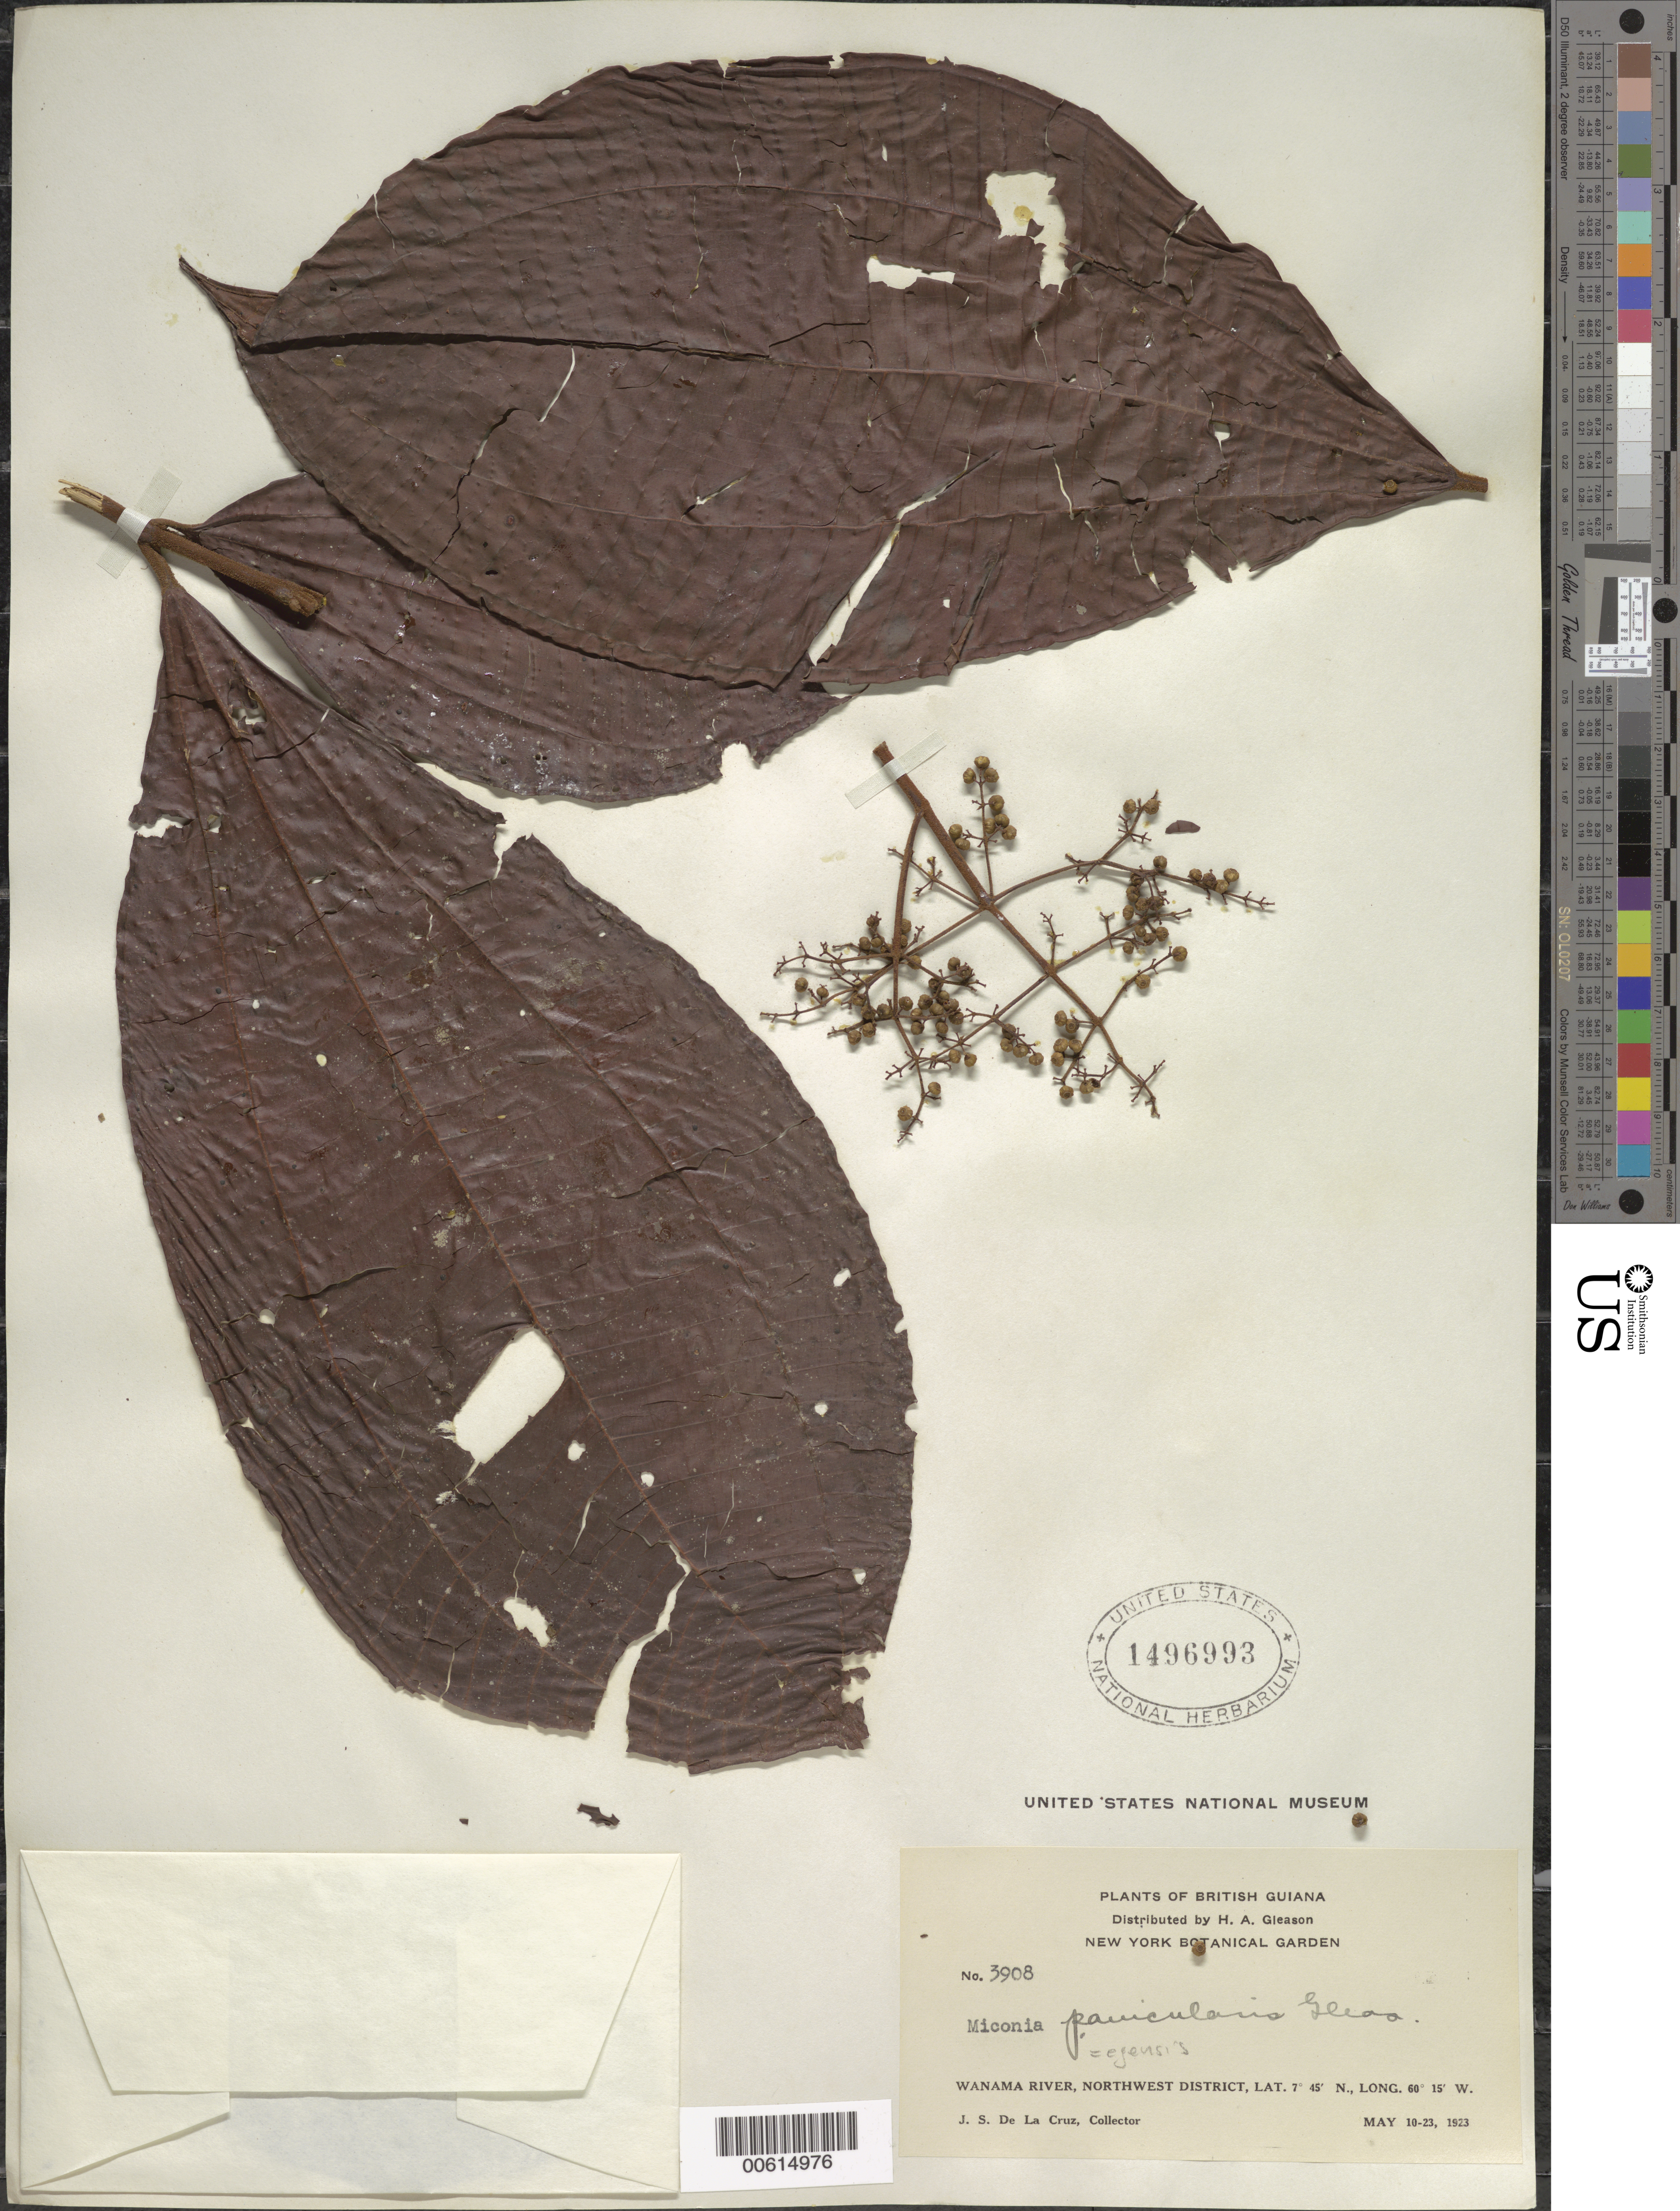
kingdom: Plantae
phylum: Tracheophyta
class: Magnoliopsida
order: Myrtales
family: Melastomataceae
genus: Miconia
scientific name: Miconia egensis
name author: Cogn.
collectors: J. S. de la Cruz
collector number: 3908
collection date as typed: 10-May-23 to 23-May-23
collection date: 1923-05-10/1923-05-23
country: Guyana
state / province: Barima-Waini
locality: Wanama R., NW District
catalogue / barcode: US 1496993